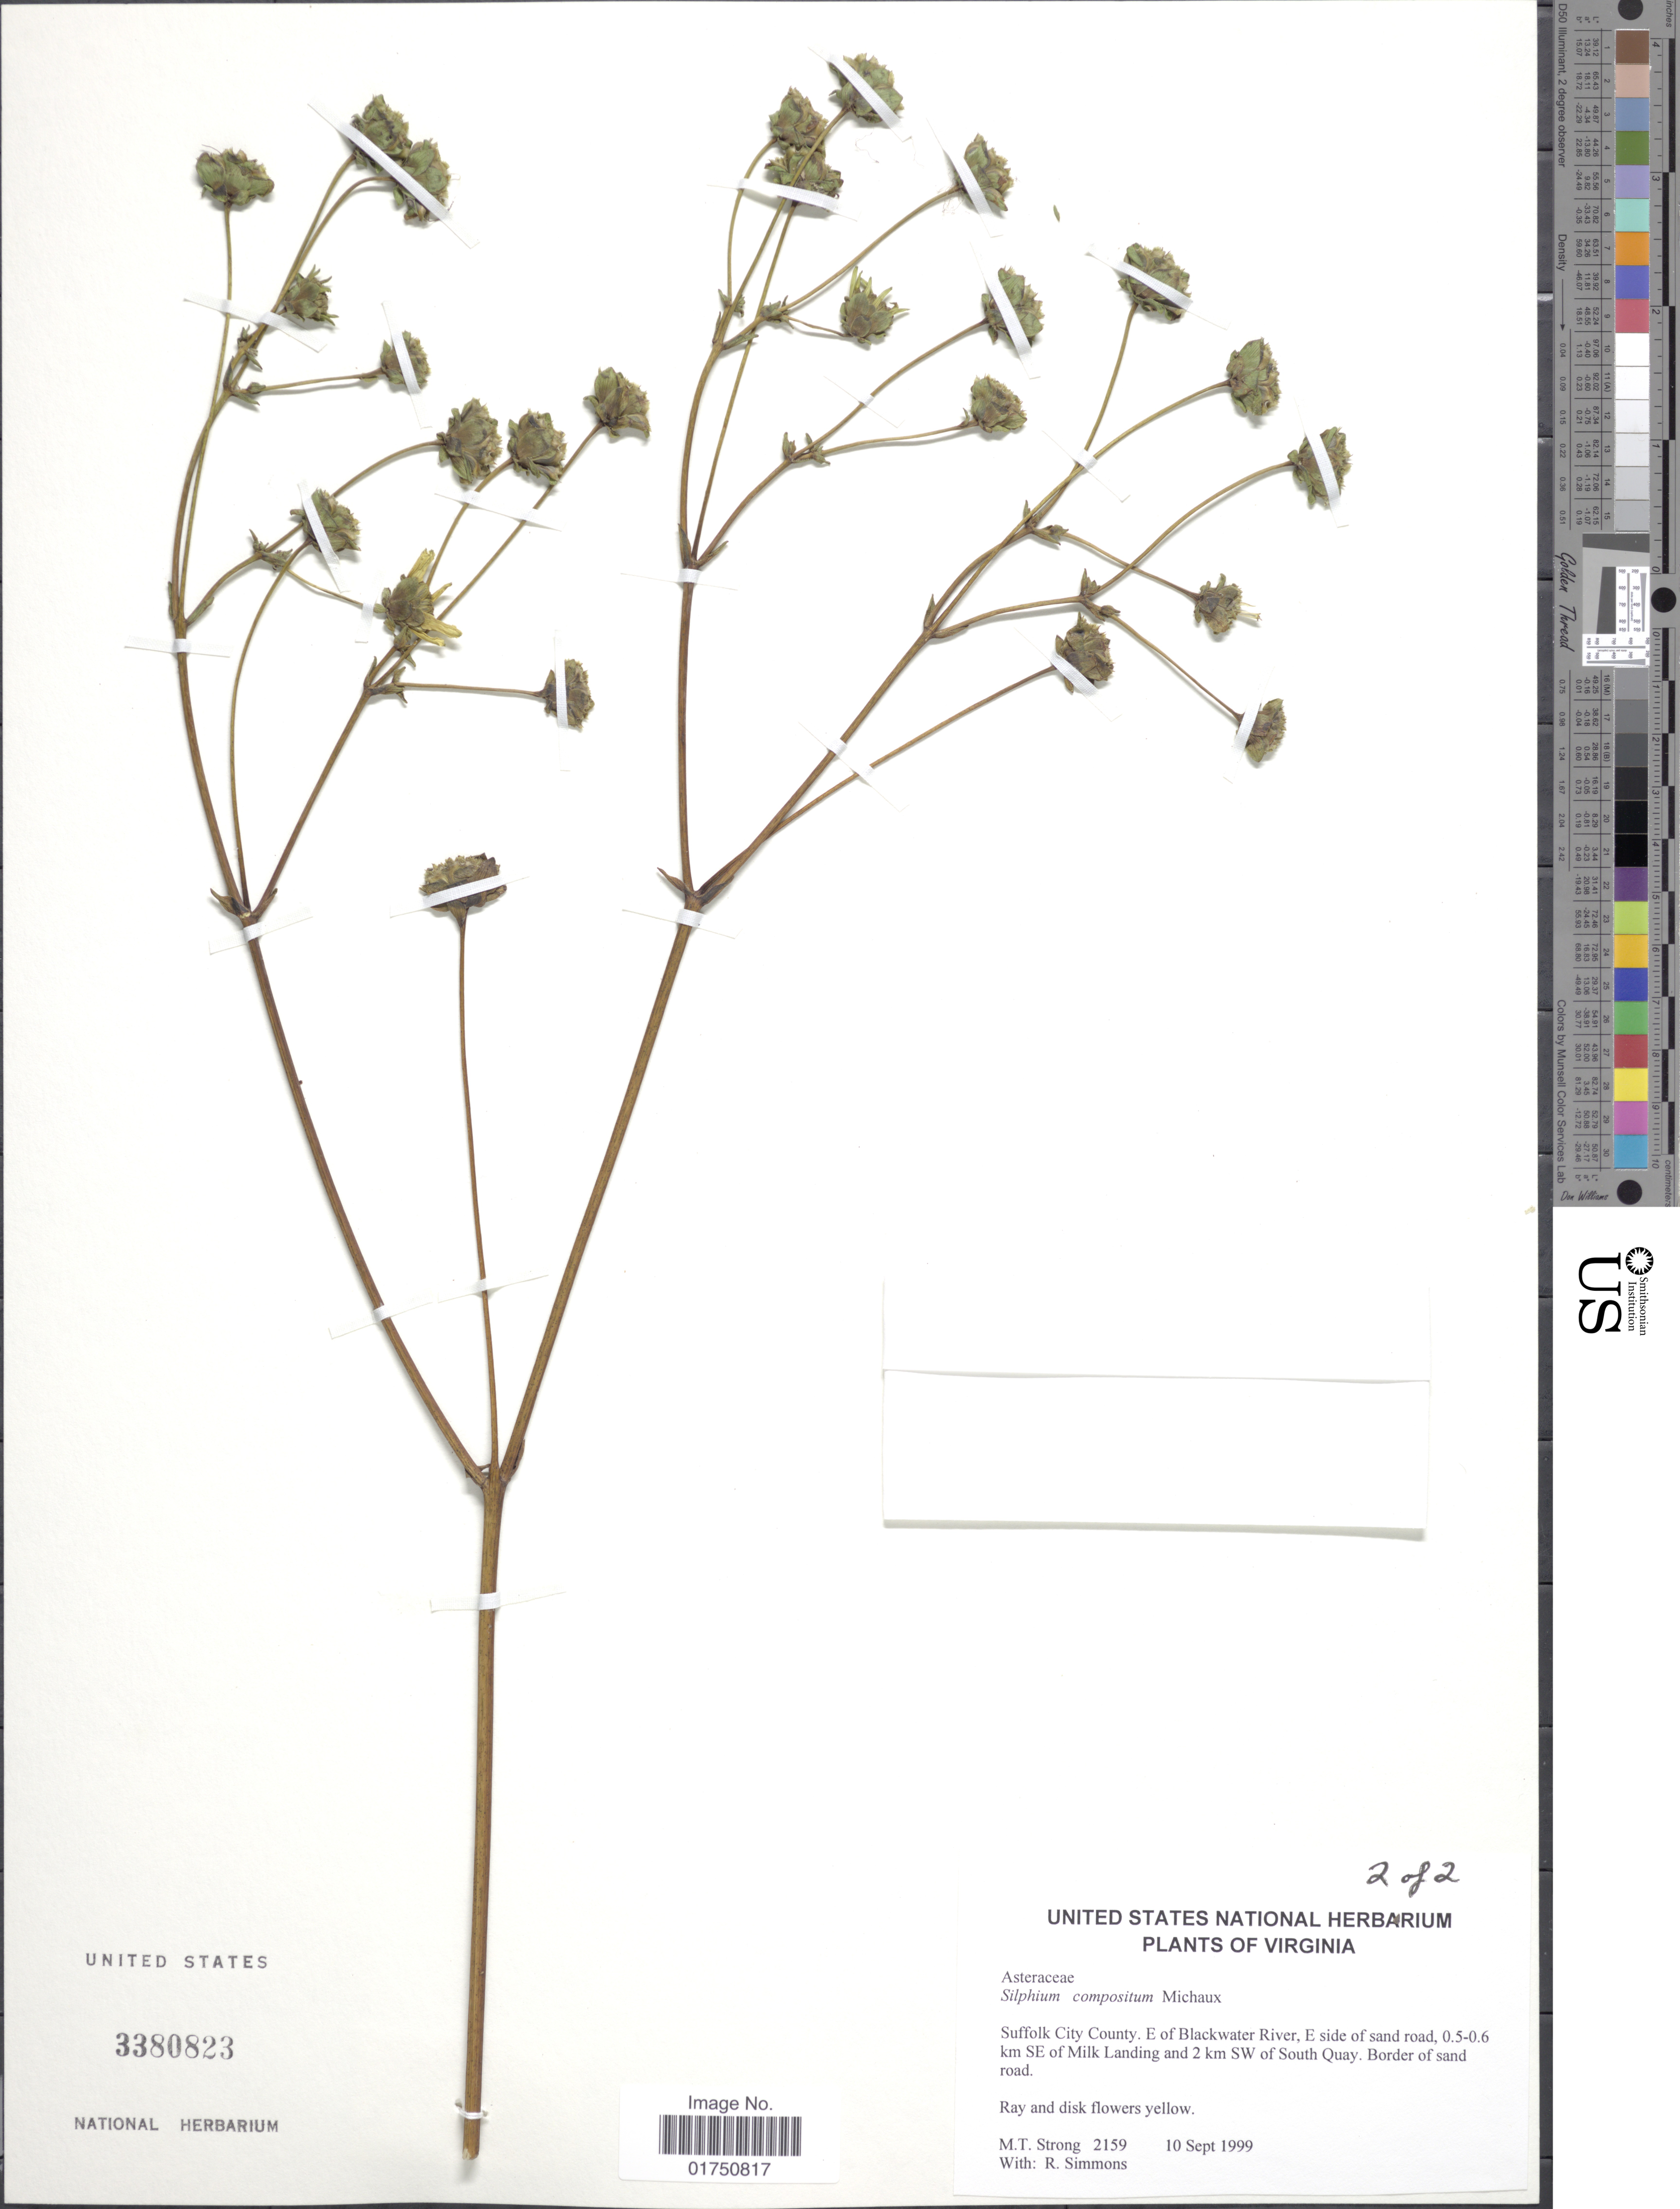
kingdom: Plantae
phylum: Tracheophyta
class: Magnoliopsida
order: Asterales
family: Asteraceae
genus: Silphium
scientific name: Silphium compositum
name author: Michx.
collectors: M. T. Strong & R. Simmons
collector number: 2159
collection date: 1999-09-10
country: United States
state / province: Virginia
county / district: City of Suffolk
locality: Suffolk City County. E of Blackwater River, E side of sand road, 0.5-0.6 km SE of Milk Landing and 2 km SW of South Quay. Border of sand road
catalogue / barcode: US 3380823